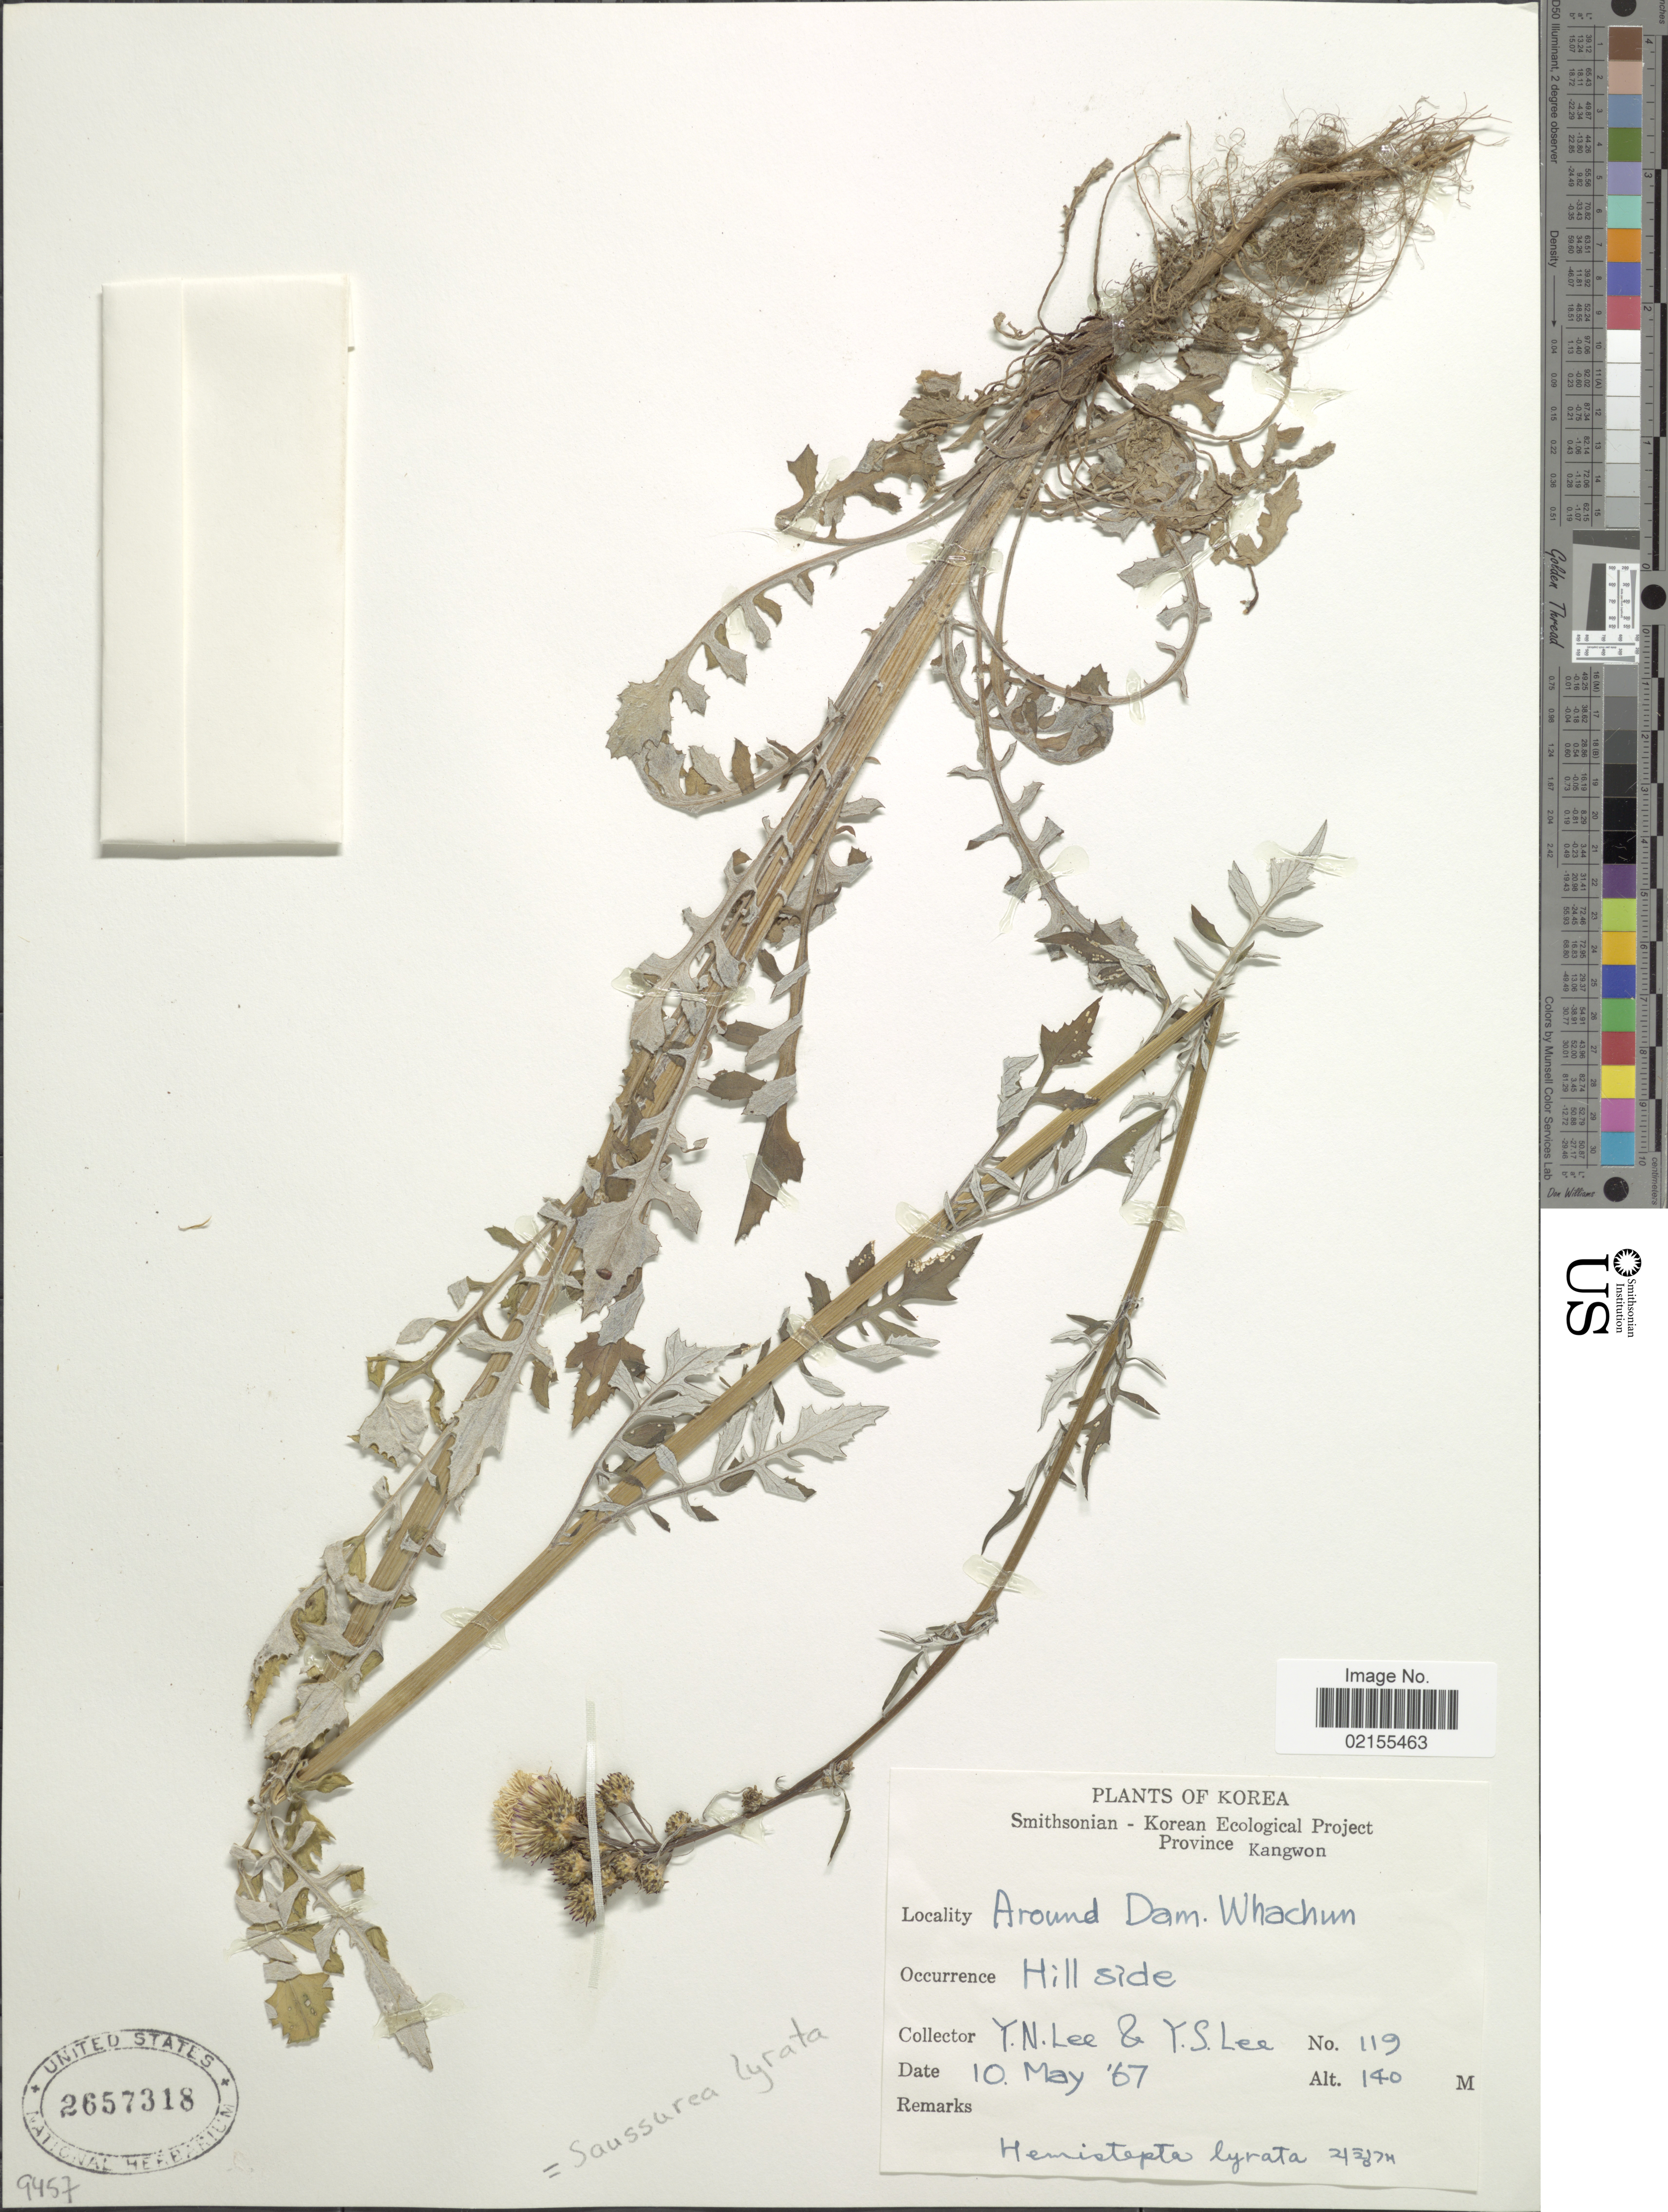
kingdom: Plantae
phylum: Tracheophyta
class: Magnoliopsida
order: Asterales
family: Asteraceae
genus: Hemistepta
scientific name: Hemistepta lyrata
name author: Bunge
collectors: Y. N. Lee & Y. S. Lee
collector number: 119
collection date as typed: Transcribed d/m/y: 10/5/67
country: North Korea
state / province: Kangwon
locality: Around Dam Whachun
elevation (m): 140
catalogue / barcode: US 2657318